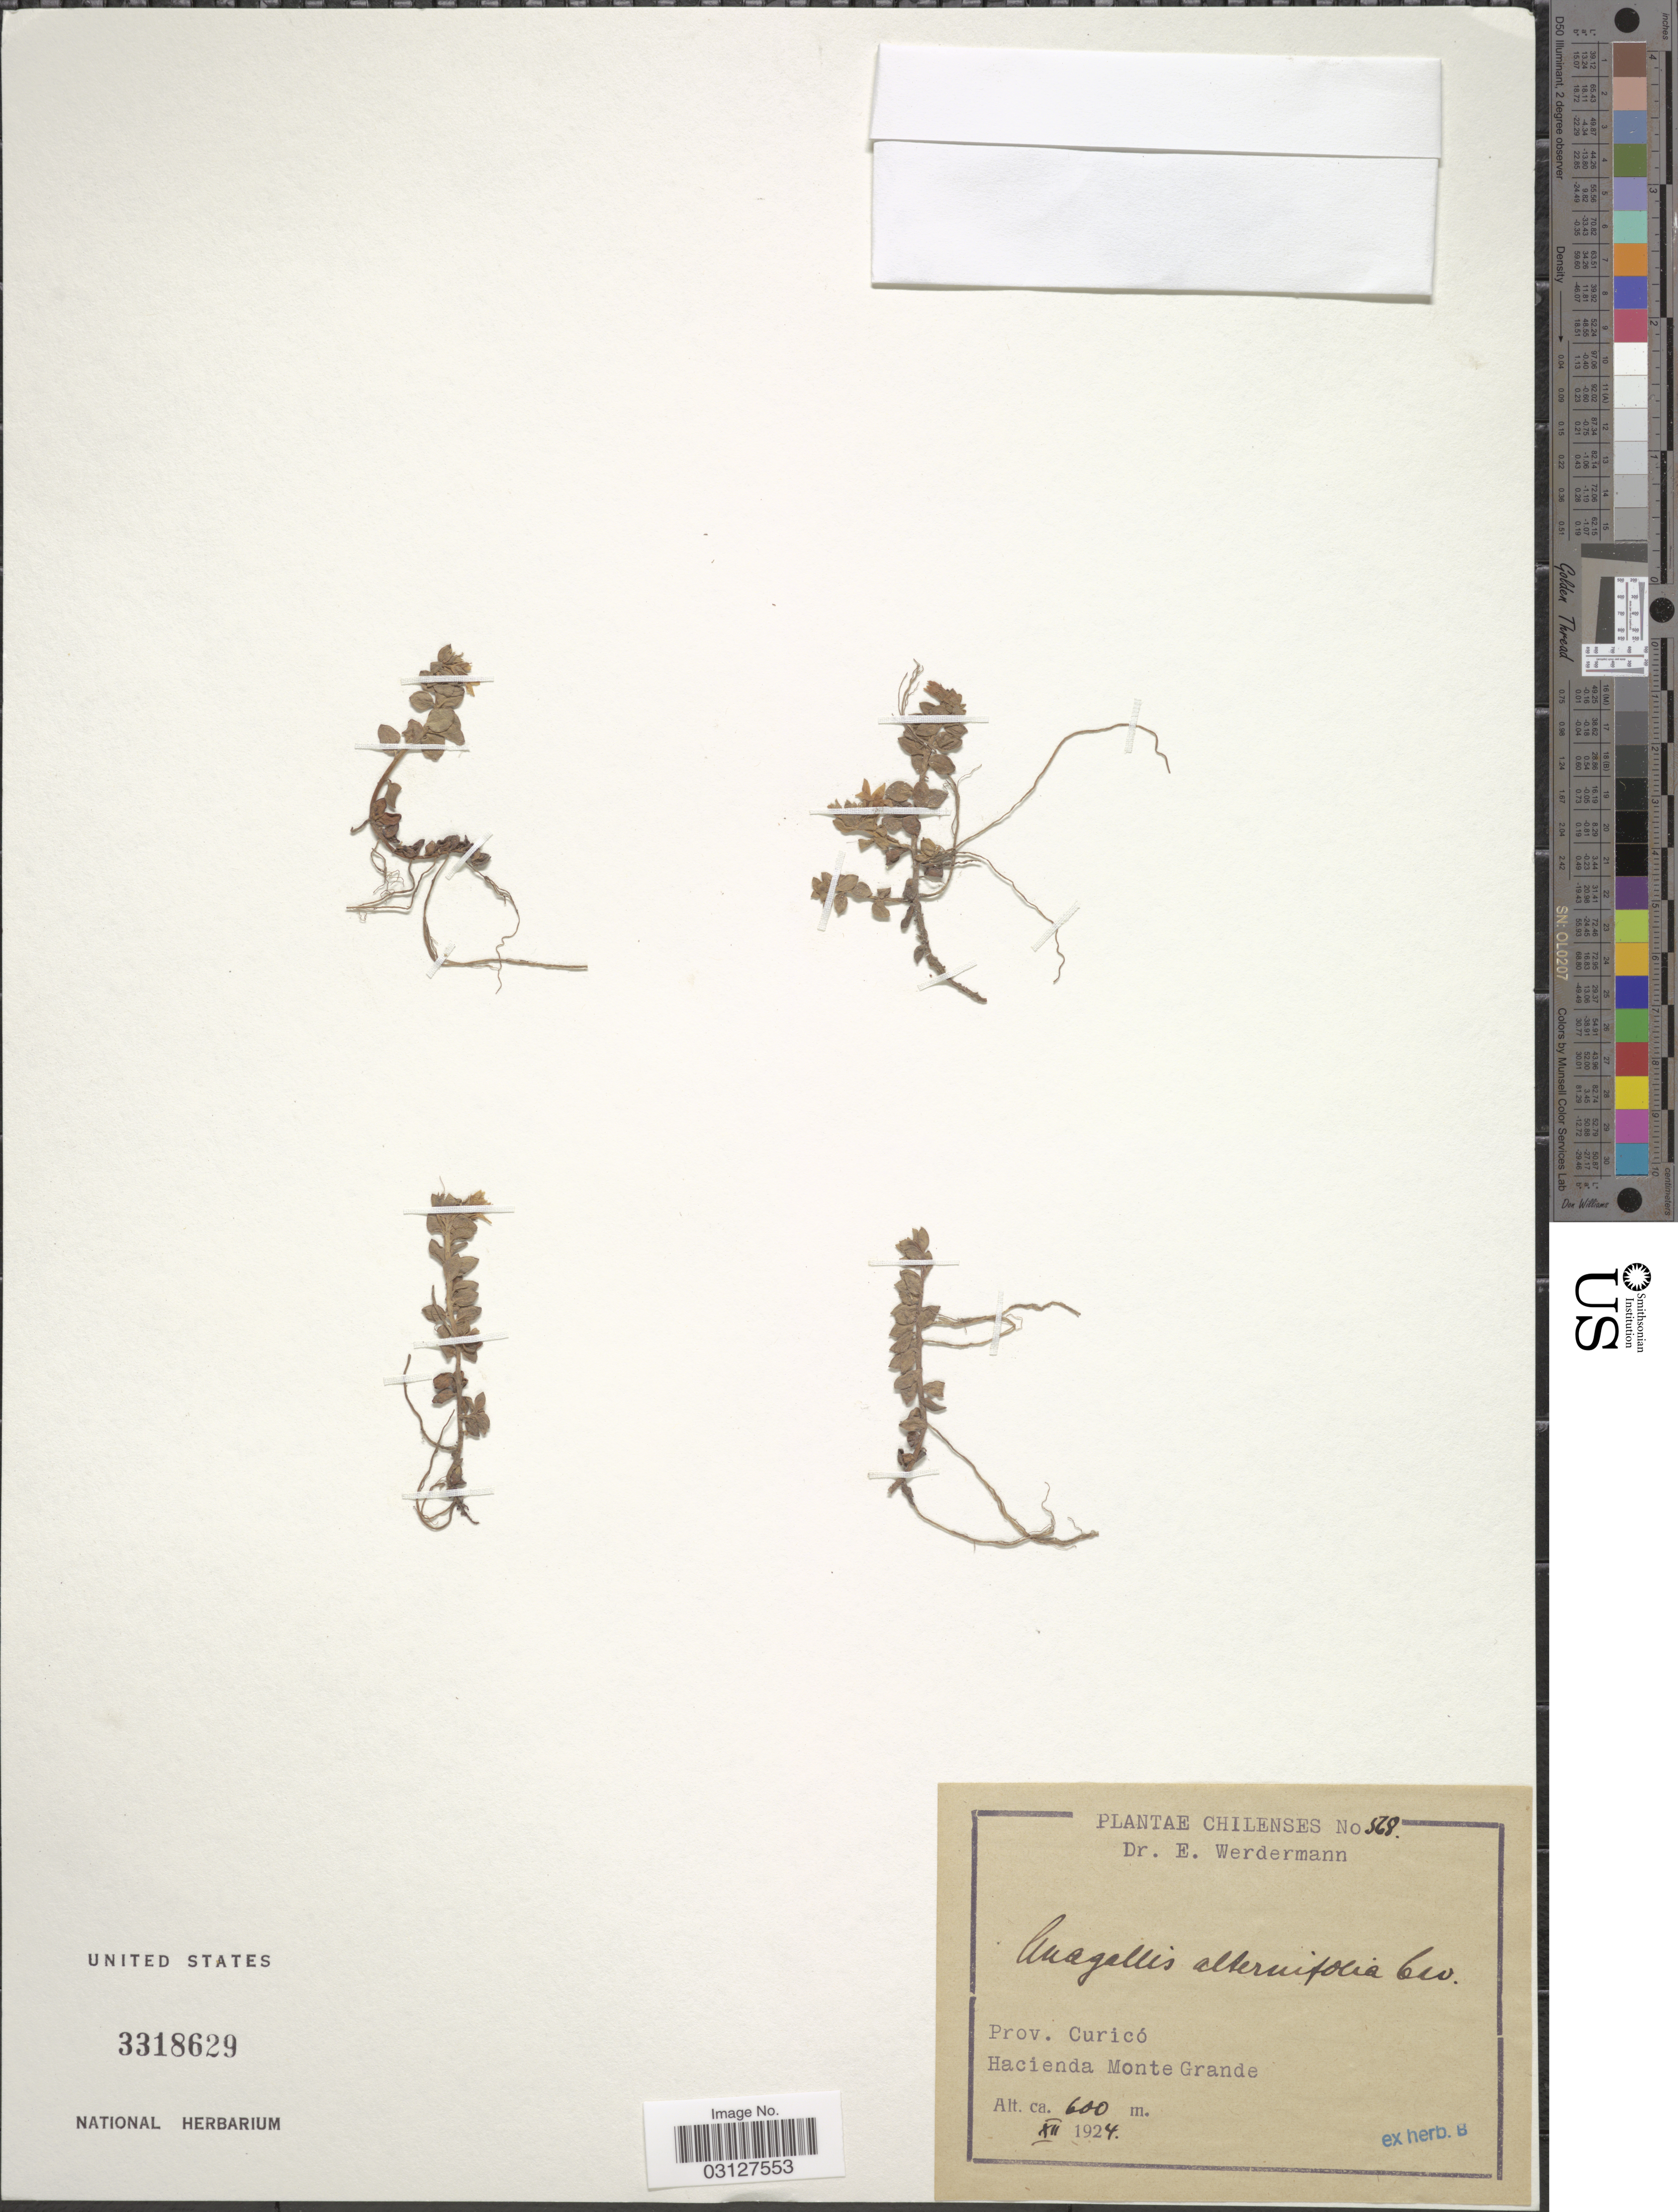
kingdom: Plantae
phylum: Tracheophyta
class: Magnoliopsida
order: Ericales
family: Primulaceae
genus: Anagallis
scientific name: Anagallis alternifolia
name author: Cav.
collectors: E. Werdermann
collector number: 568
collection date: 1924-12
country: Chile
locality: Prov. Curicó. Hacienda Monte Grande.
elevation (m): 600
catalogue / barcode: US 3318629